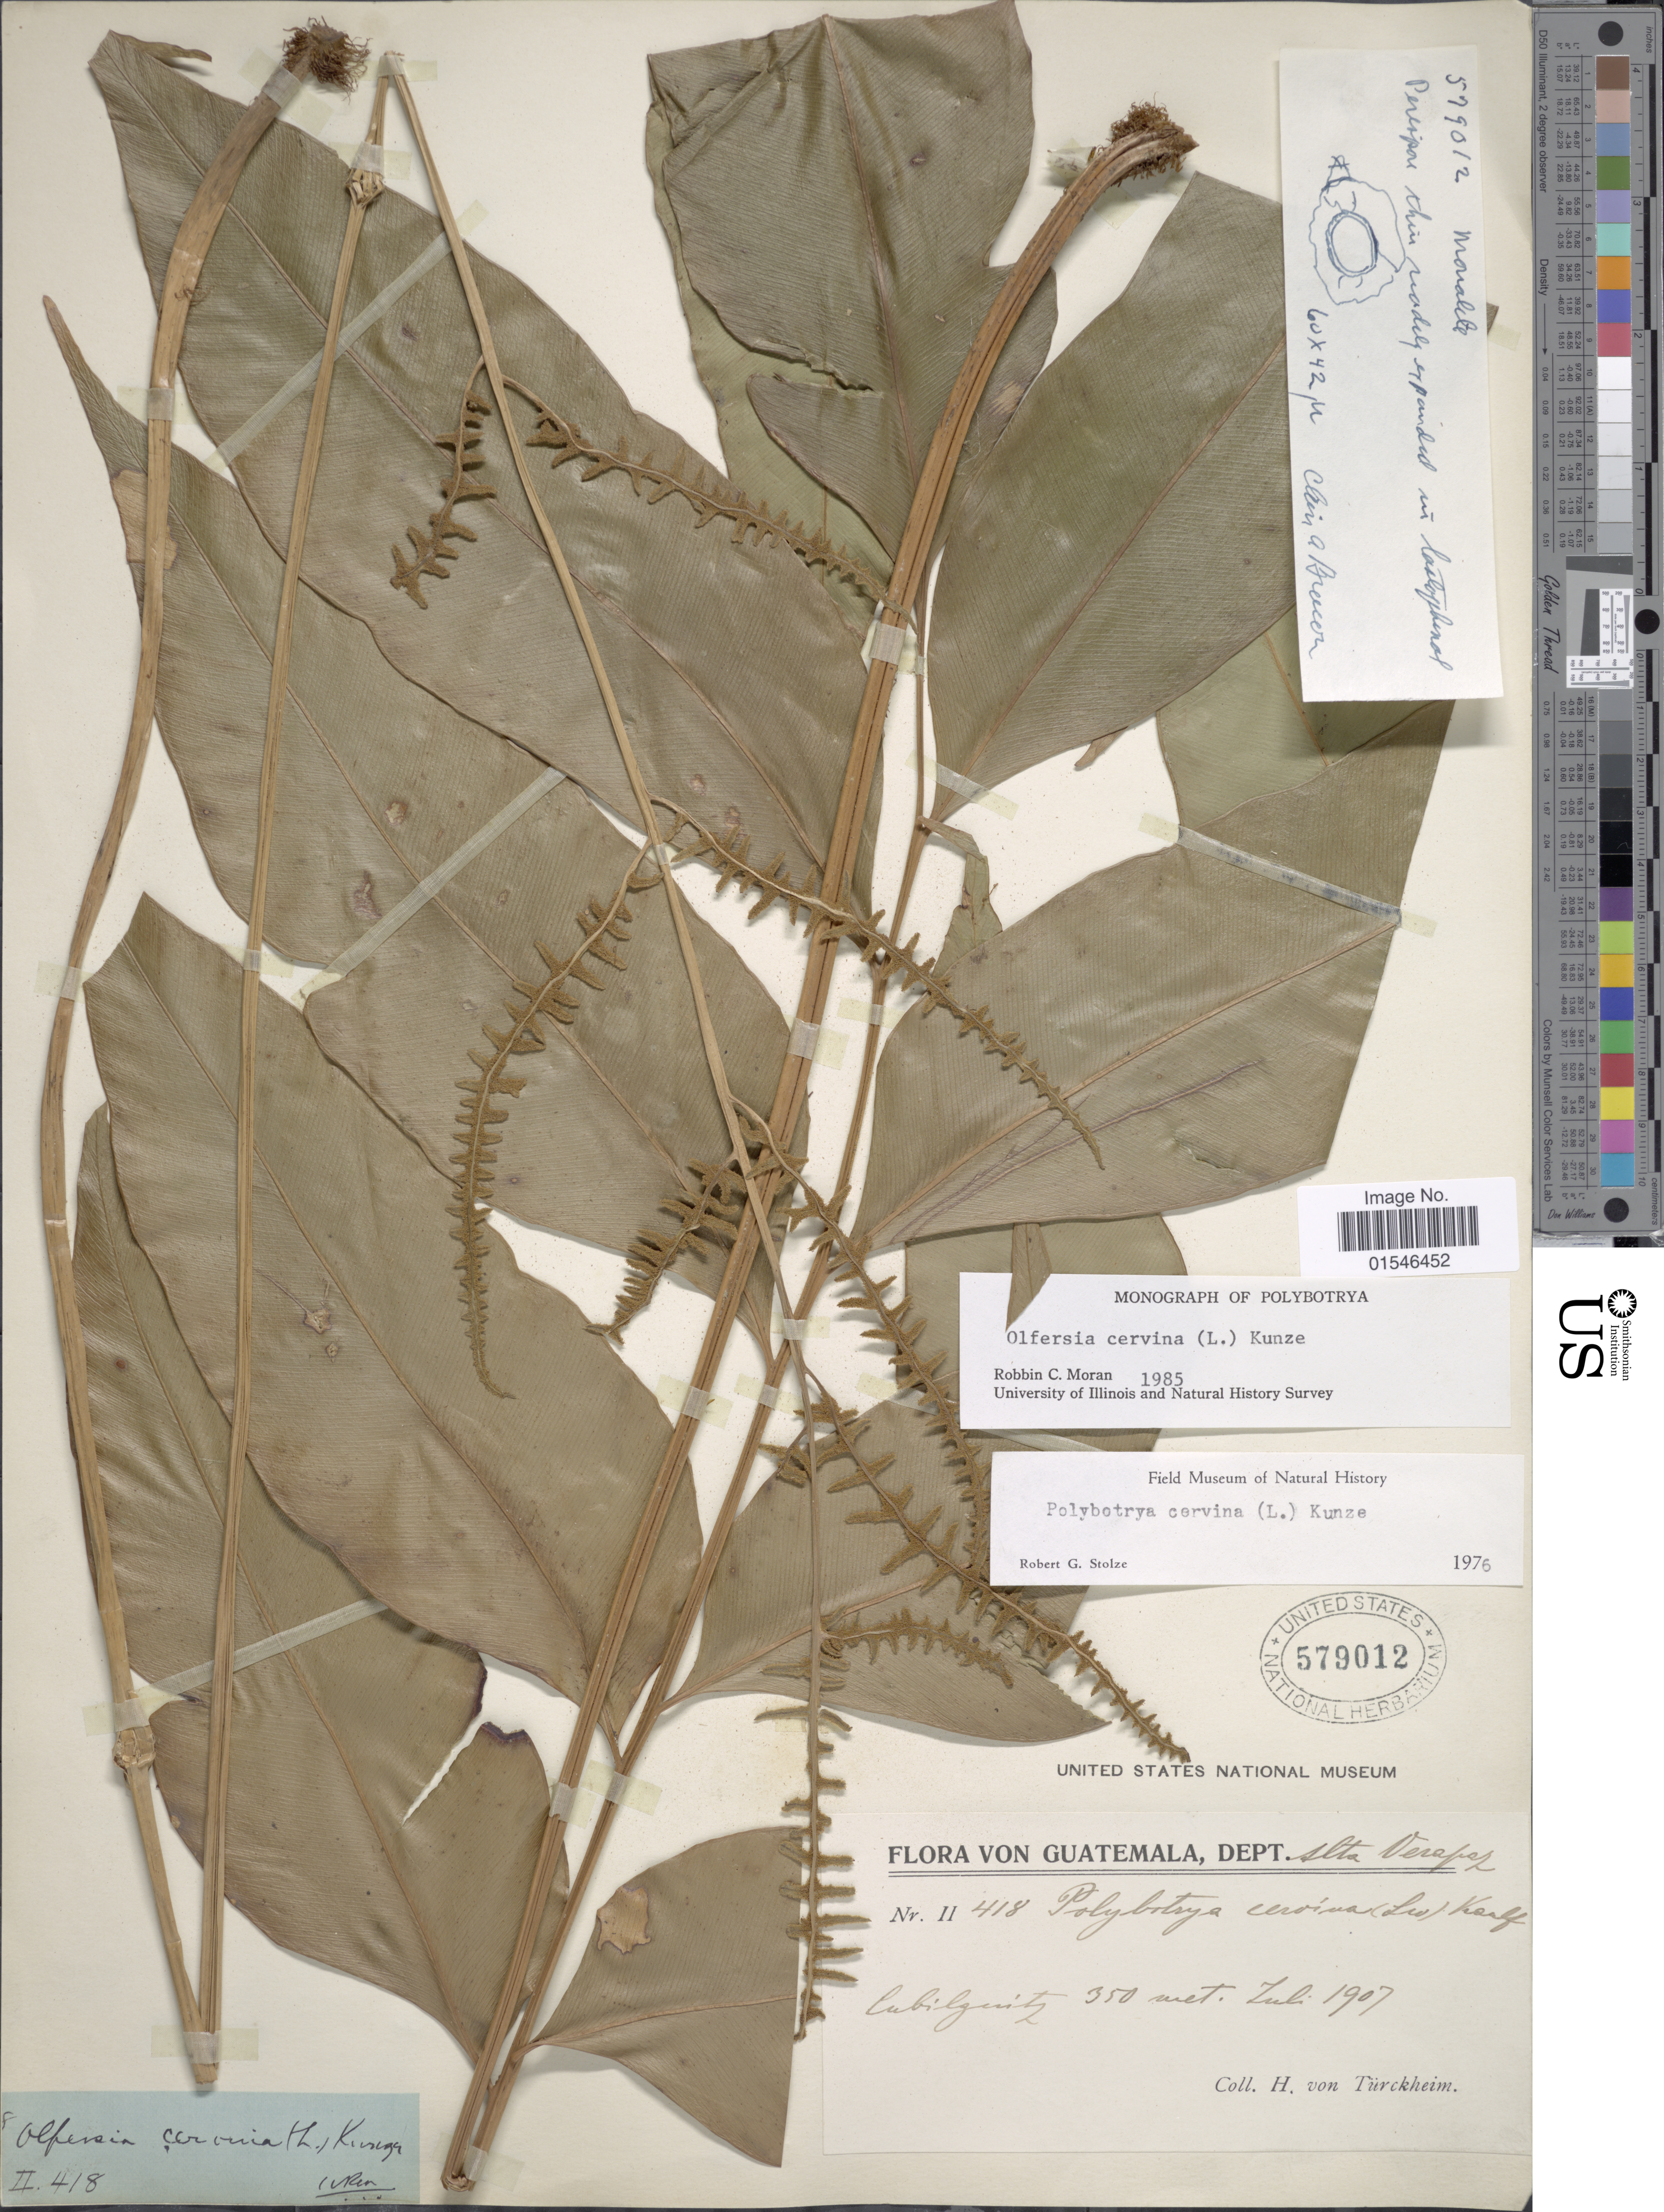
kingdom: Plantae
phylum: Tracheophyta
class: Polypodiopsida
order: Polypodiales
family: Dryopteridaceae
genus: Olfersia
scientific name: Olfersia cervina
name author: (L.) Kunze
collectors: H. von Türckheim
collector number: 11418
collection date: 1907-07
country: Guatemala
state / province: Alta Verapaz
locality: Cubilquitz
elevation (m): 350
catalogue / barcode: US 579012